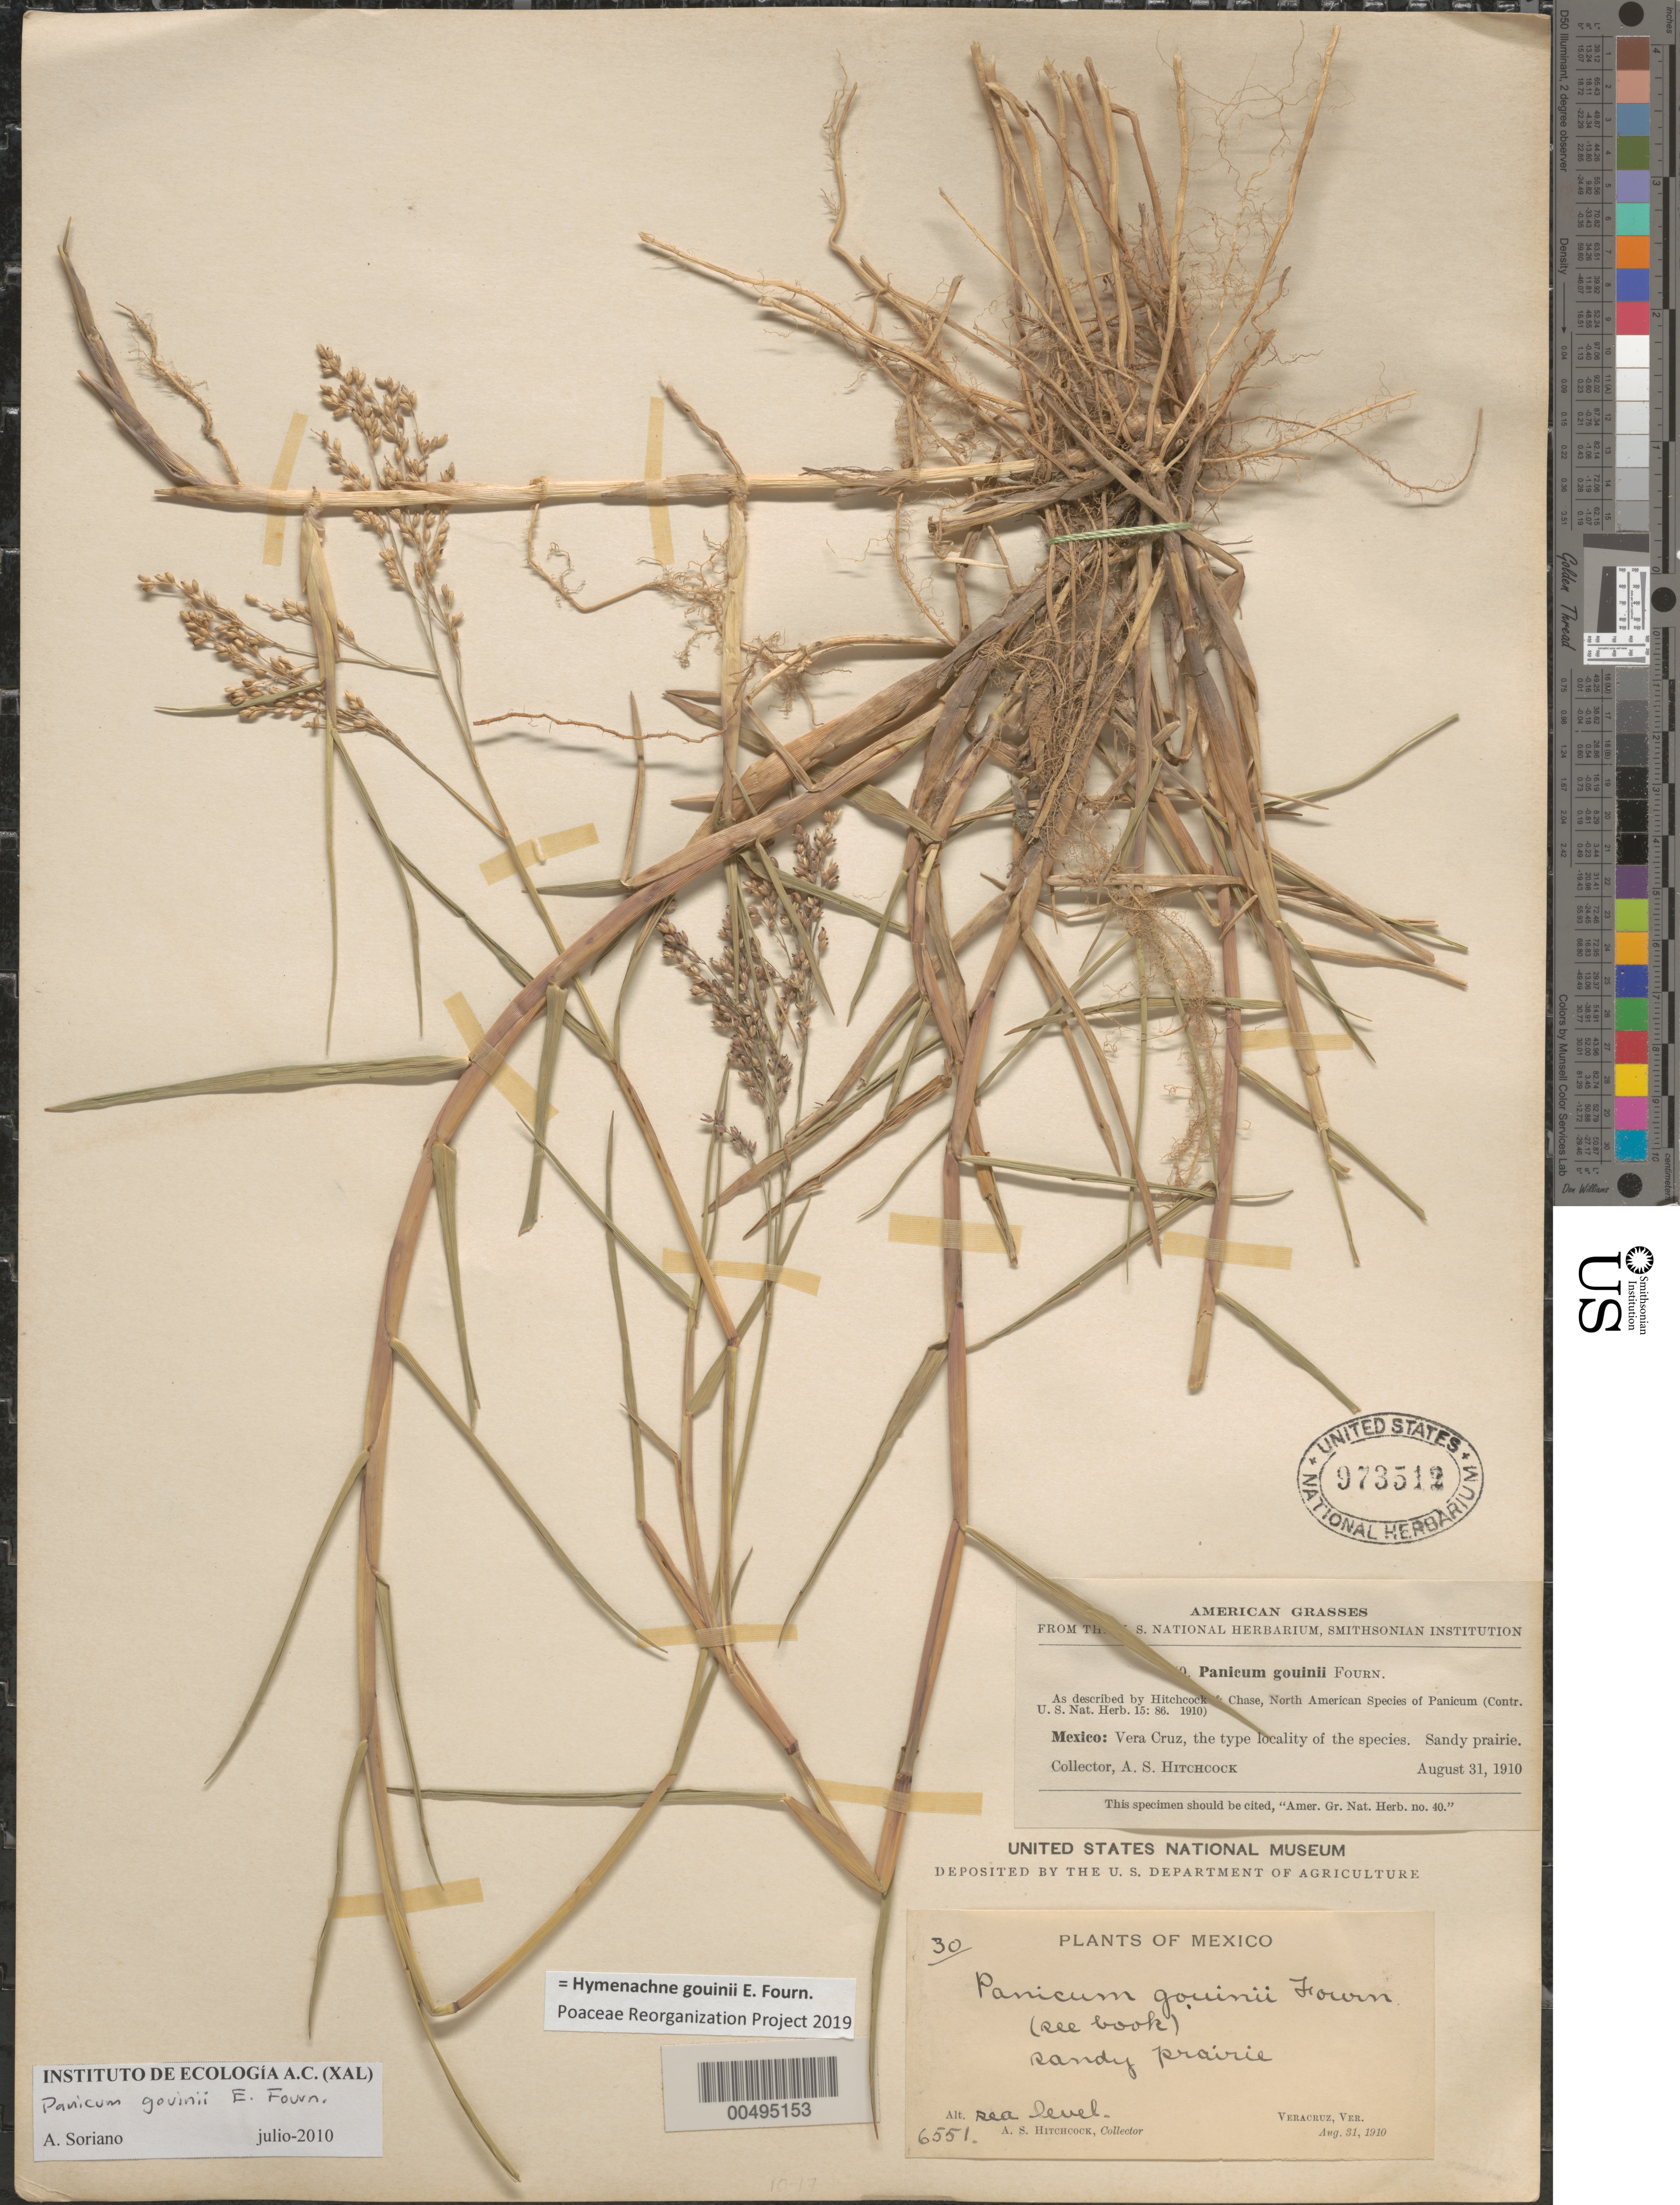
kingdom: Plantae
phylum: Tracheophyta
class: Liliopsida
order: Poales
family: Poaceae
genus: Panicum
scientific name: Panicum gouinii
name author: E. Fourn.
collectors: A. S. Hitchcock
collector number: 6551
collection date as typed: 31 Aug 1910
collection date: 1910-08-31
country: Mexico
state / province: Veracruz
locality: Veracruz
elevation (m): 0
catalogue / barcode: US 973512